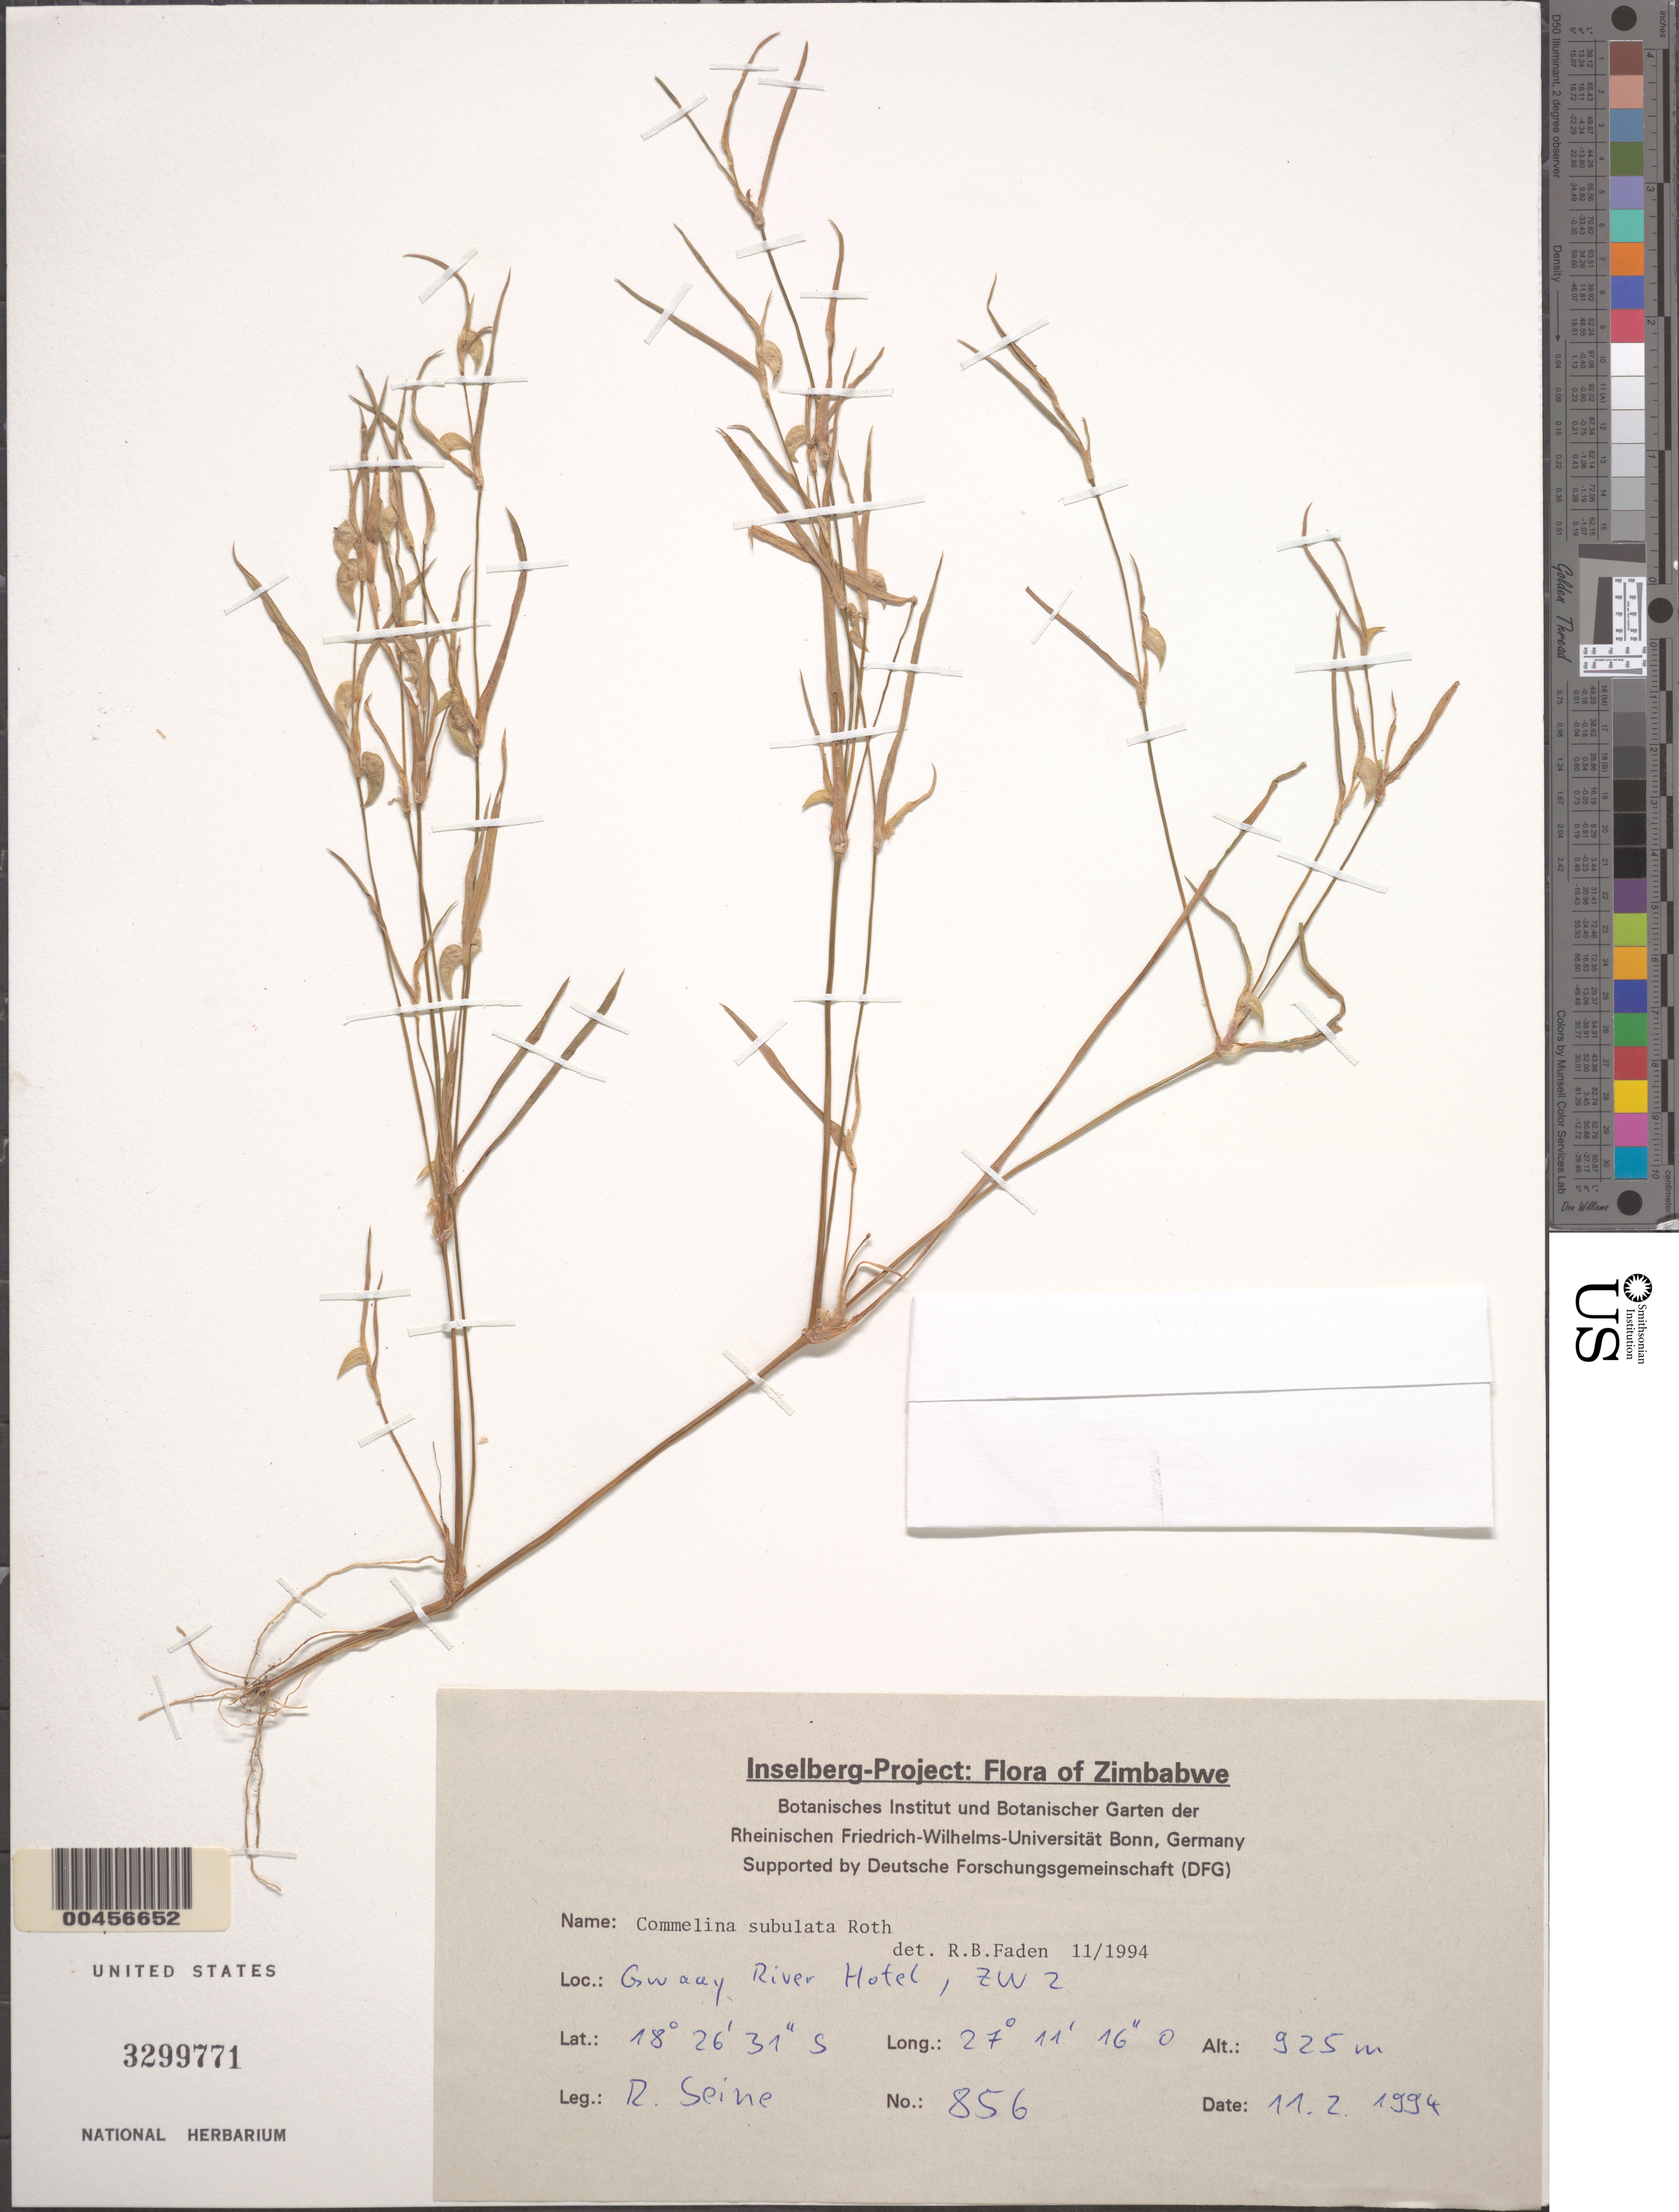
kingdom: Plantae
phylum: Tracheophyta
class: Liliopsida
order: Commelinales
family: Commelinaceae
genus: Commelina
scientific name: Commelina subulata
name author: Roth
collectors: R. Seine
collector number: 856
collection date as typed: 11 Feb 1994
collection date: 1994-02-11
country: Zimbabwe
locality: Gwauy river hotel, zw2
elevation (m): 925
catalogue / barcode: US 3299771